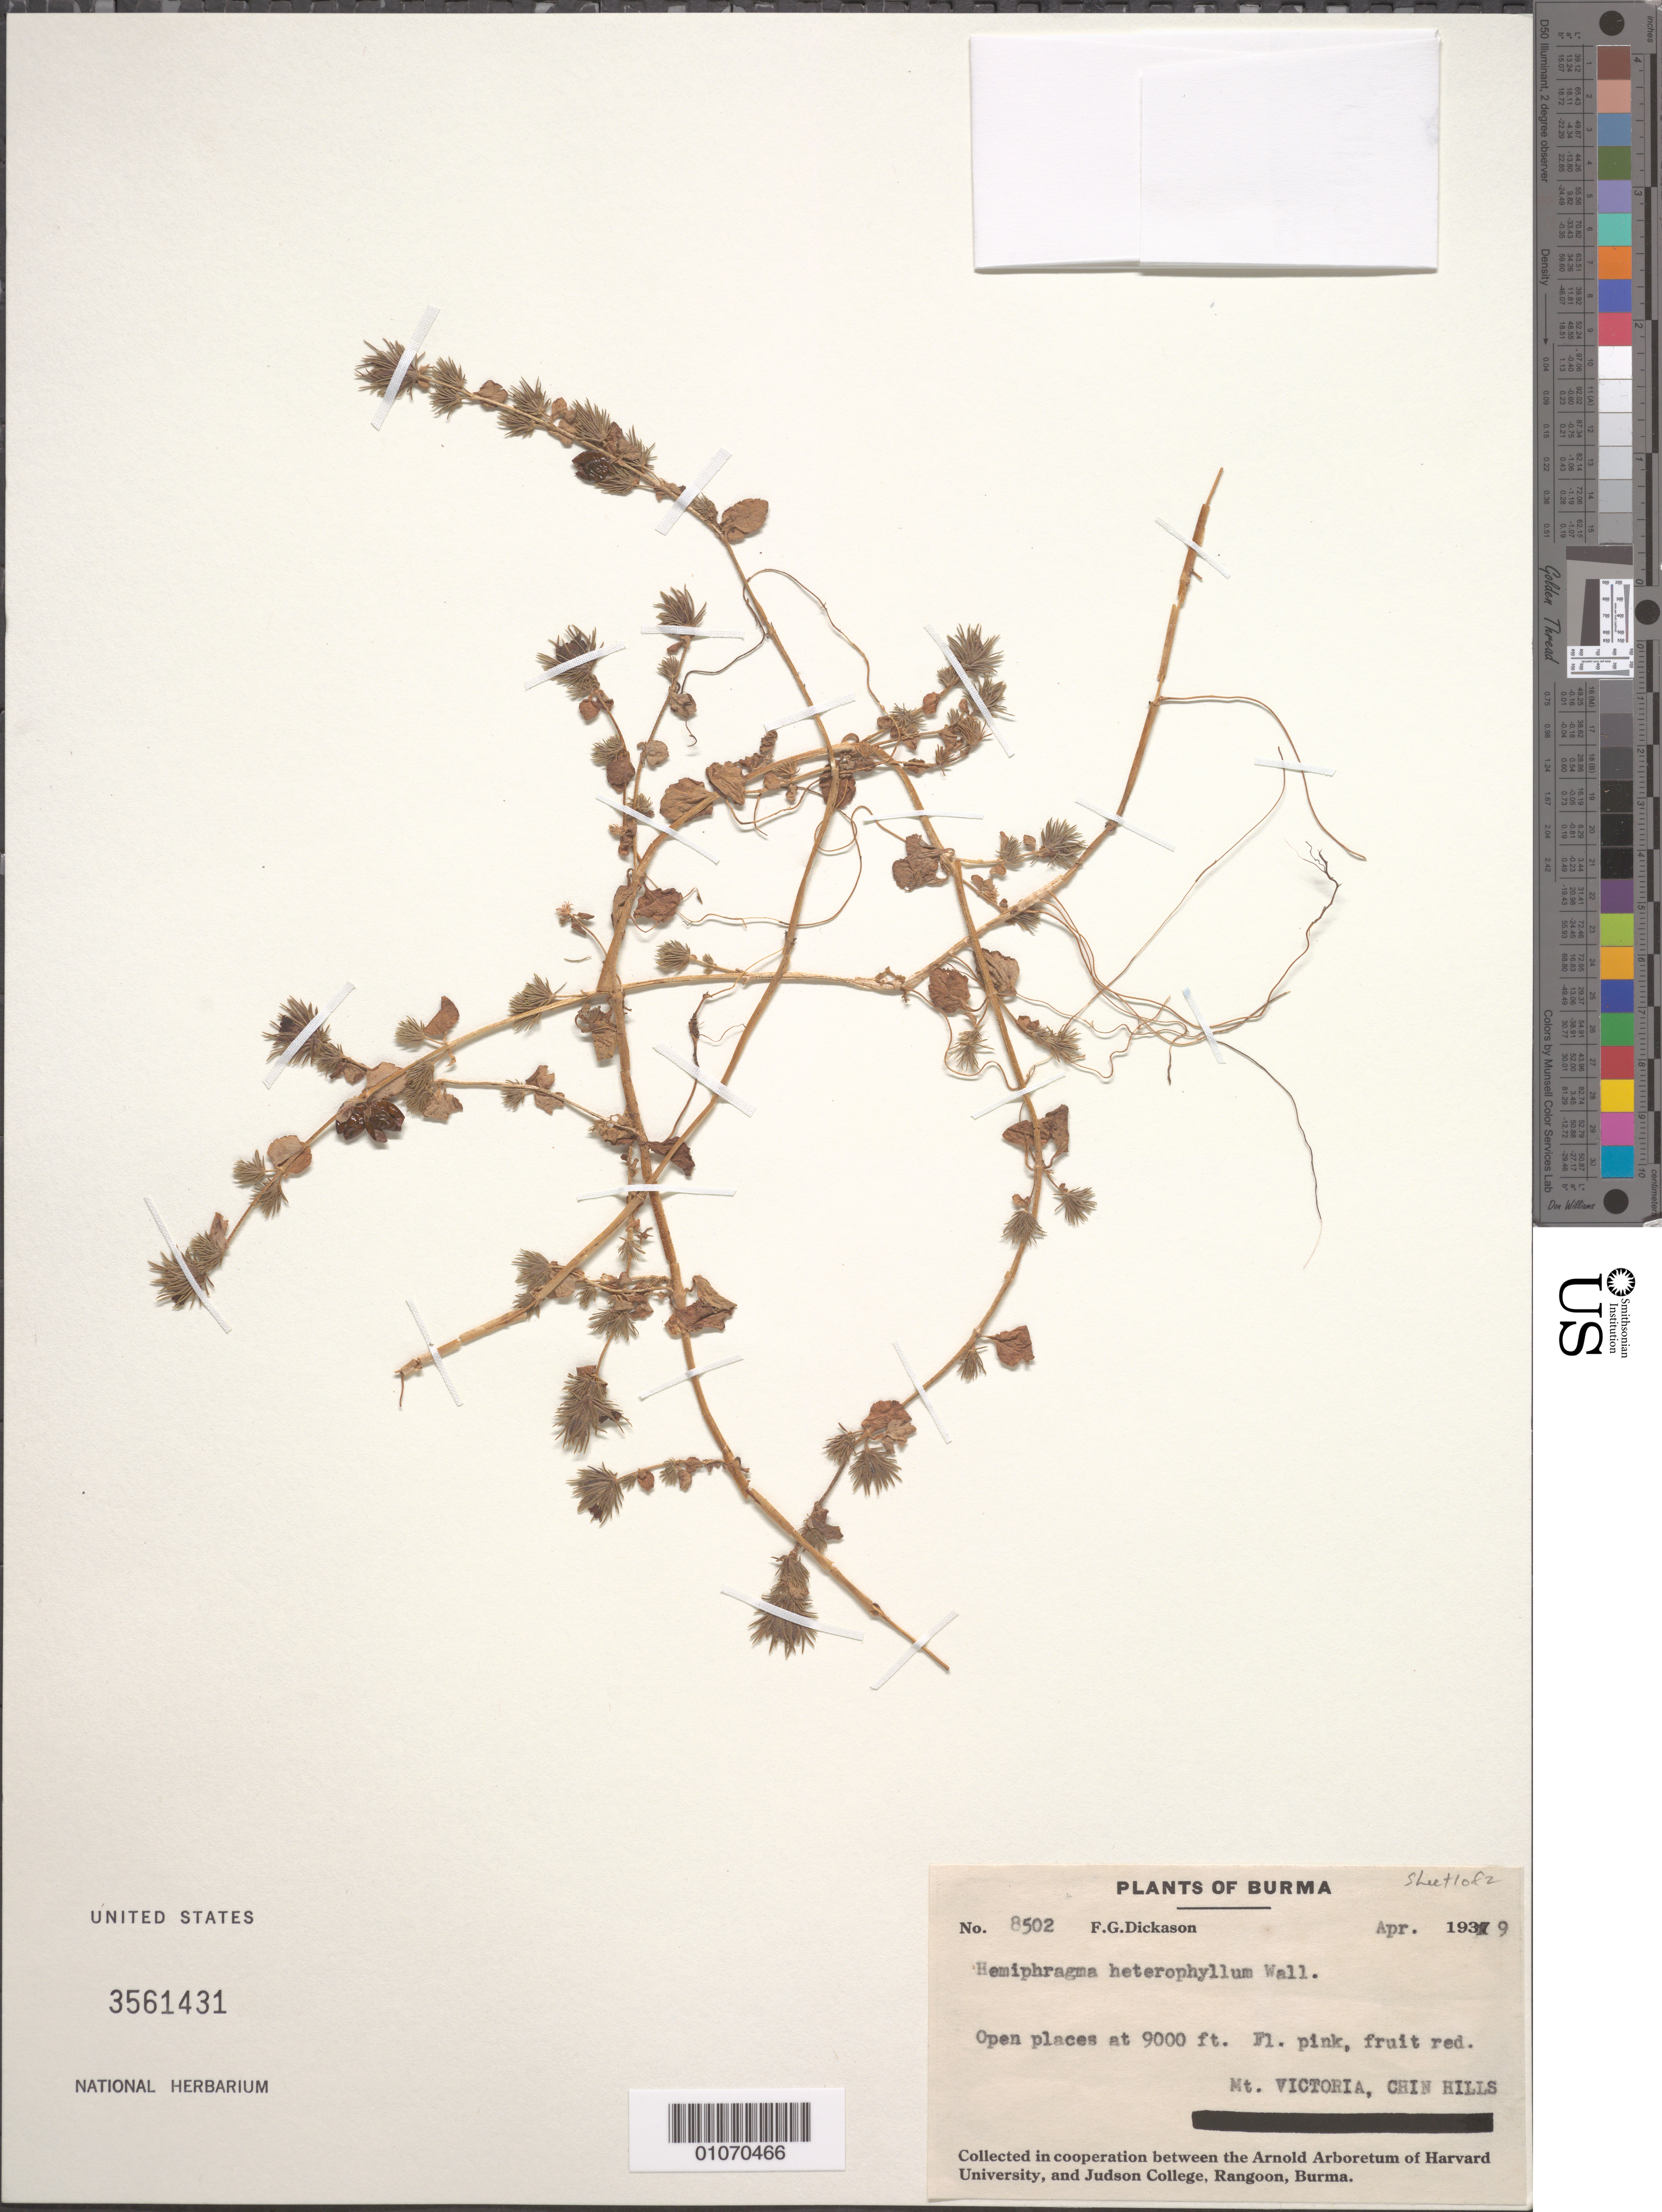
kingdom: Plantae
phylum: Tracheophyta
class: Magnoliopsida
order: Lamiales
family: Plantaginaceae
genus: Hemiphragma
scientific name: Hemiphragma heterophyllum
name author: Wall.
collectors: F. Dickason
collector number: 8502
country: Myanmar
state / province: Chin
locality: Mt. Victoria, Chin Hills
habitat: open places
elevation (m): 2743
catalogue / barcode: US 3561431